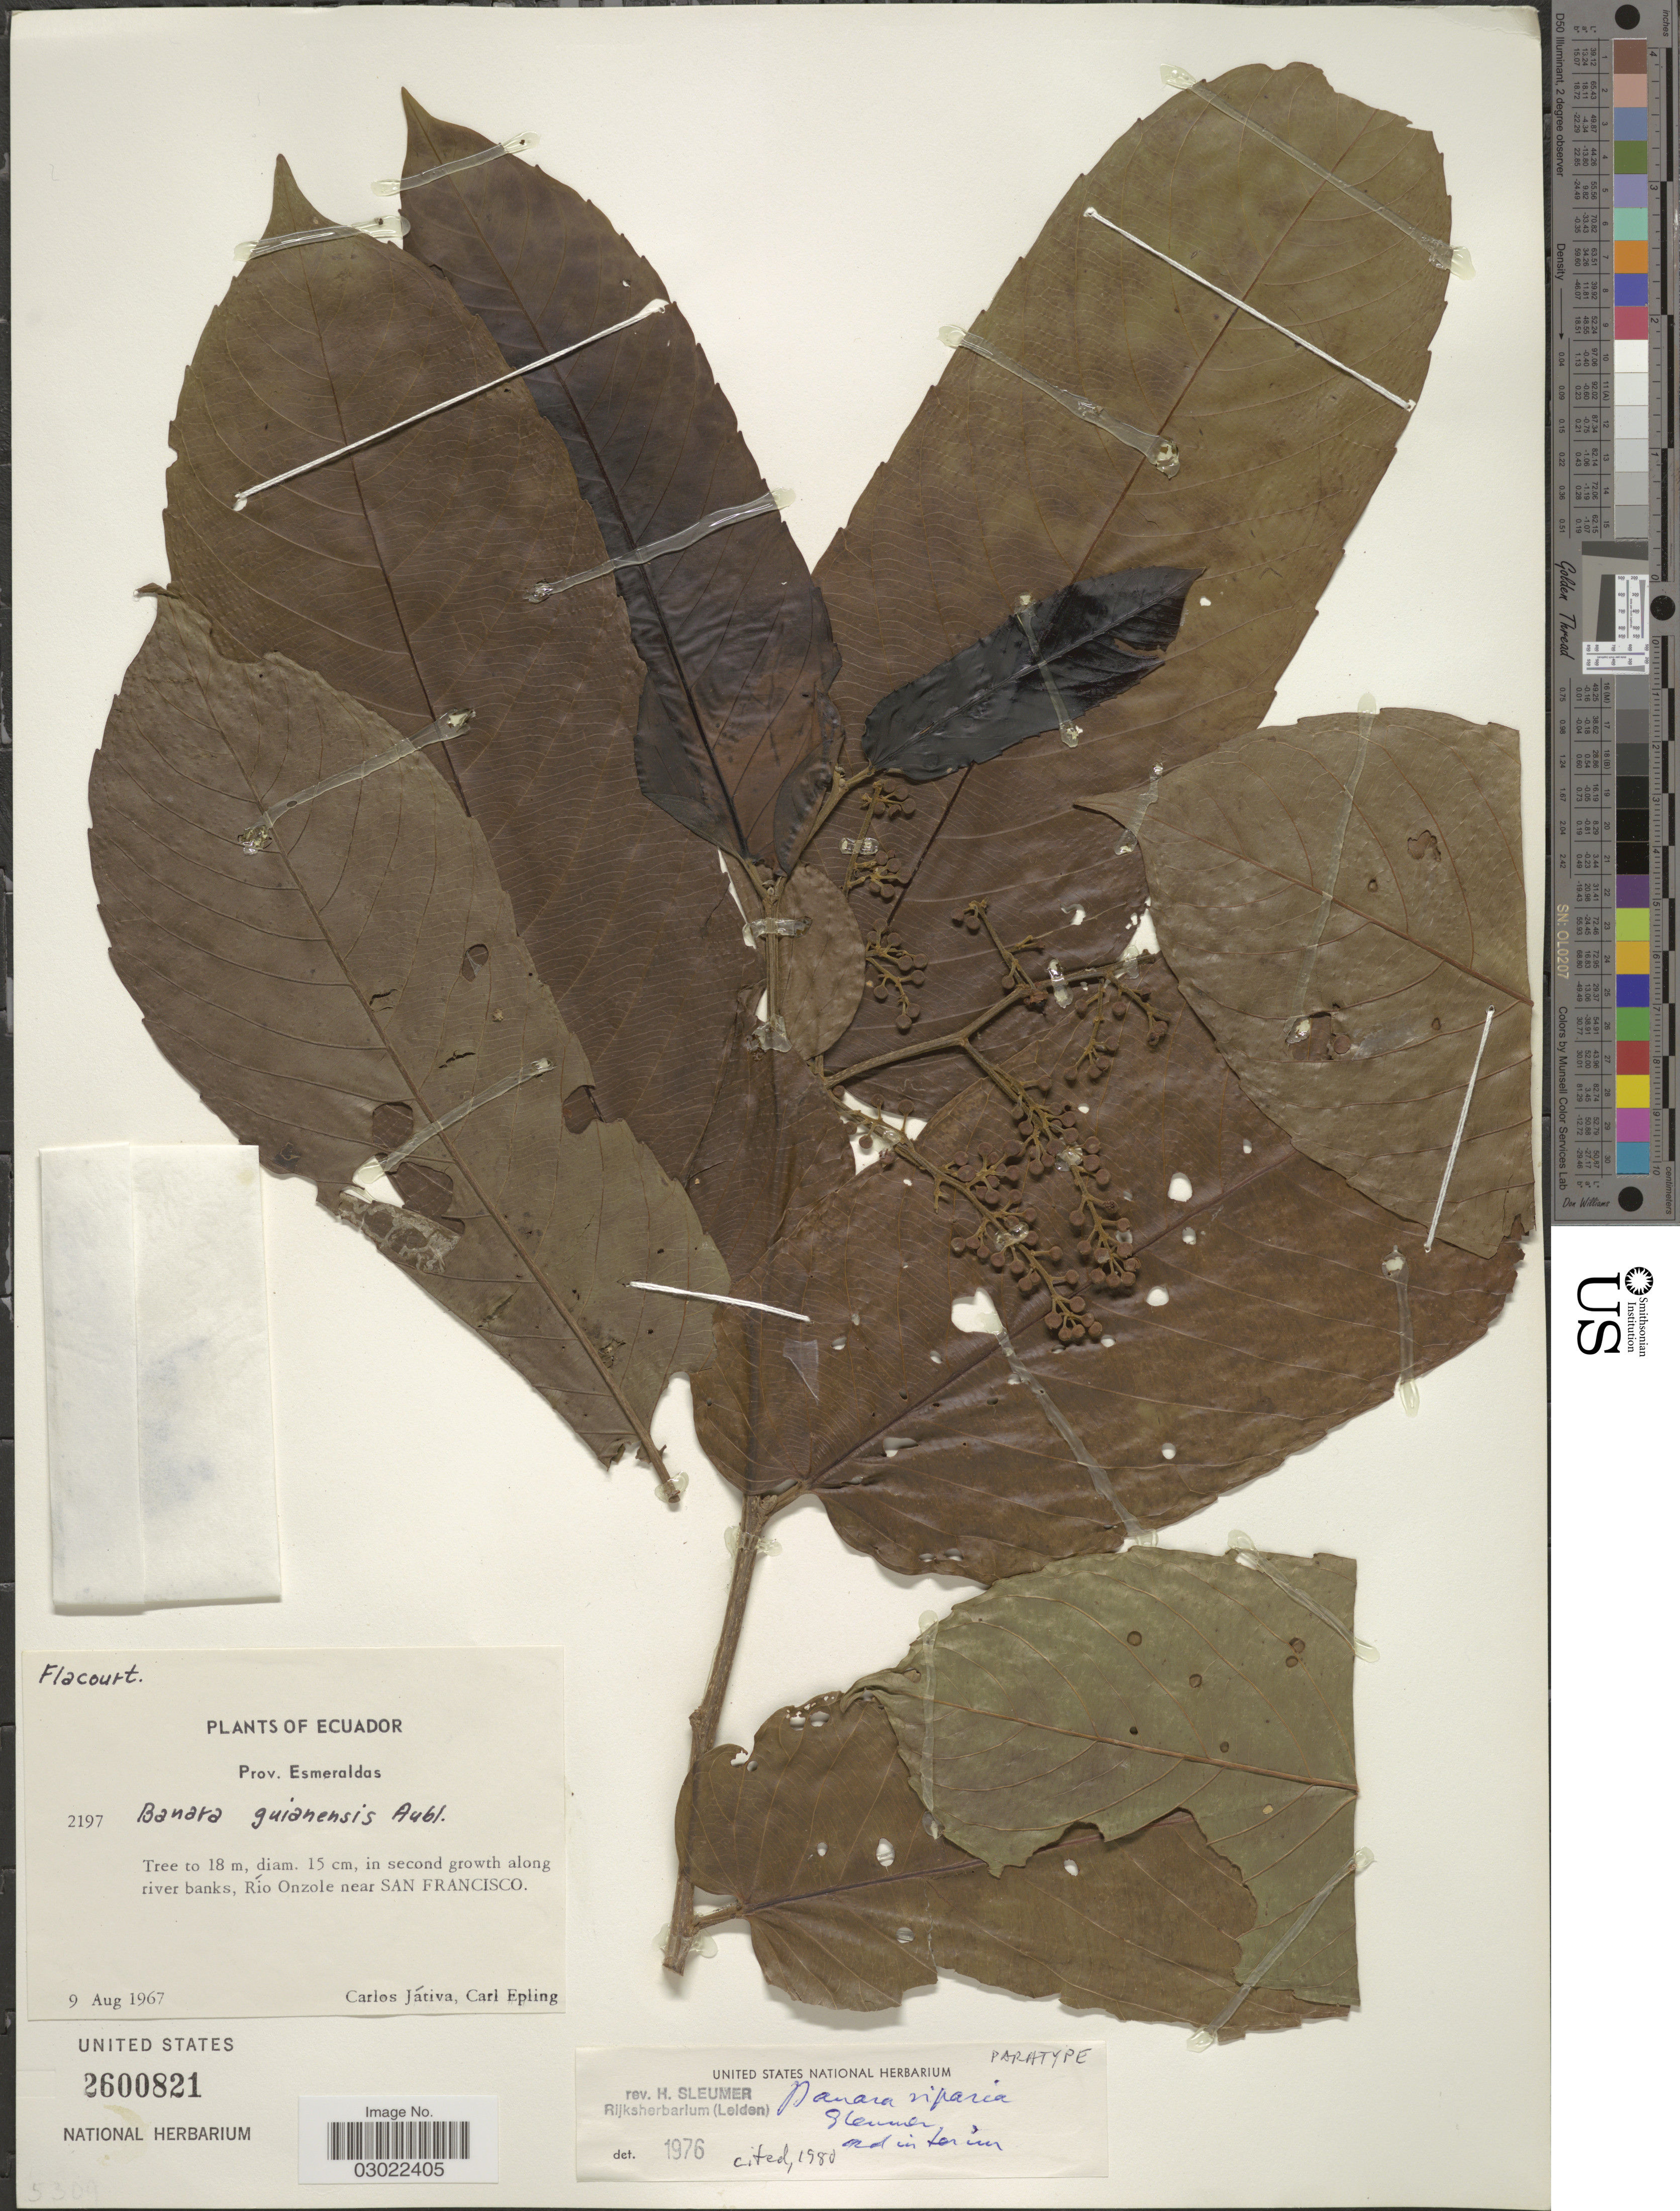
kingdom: Plantae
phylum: Tracheophyta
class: Magnoliopsida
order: Malpighiales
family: Salicaceae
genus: Banara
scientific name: Banara guianensis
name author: Aubl.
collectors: C. D. Játiva & C. C. Epling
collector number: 2197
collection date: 1967-08-09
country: Ecuador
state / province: Esmeraldas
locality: Prov. Esmeraldas. In second growth along river banks, Río Onzole near San Francisco.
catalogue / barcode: US 2600821